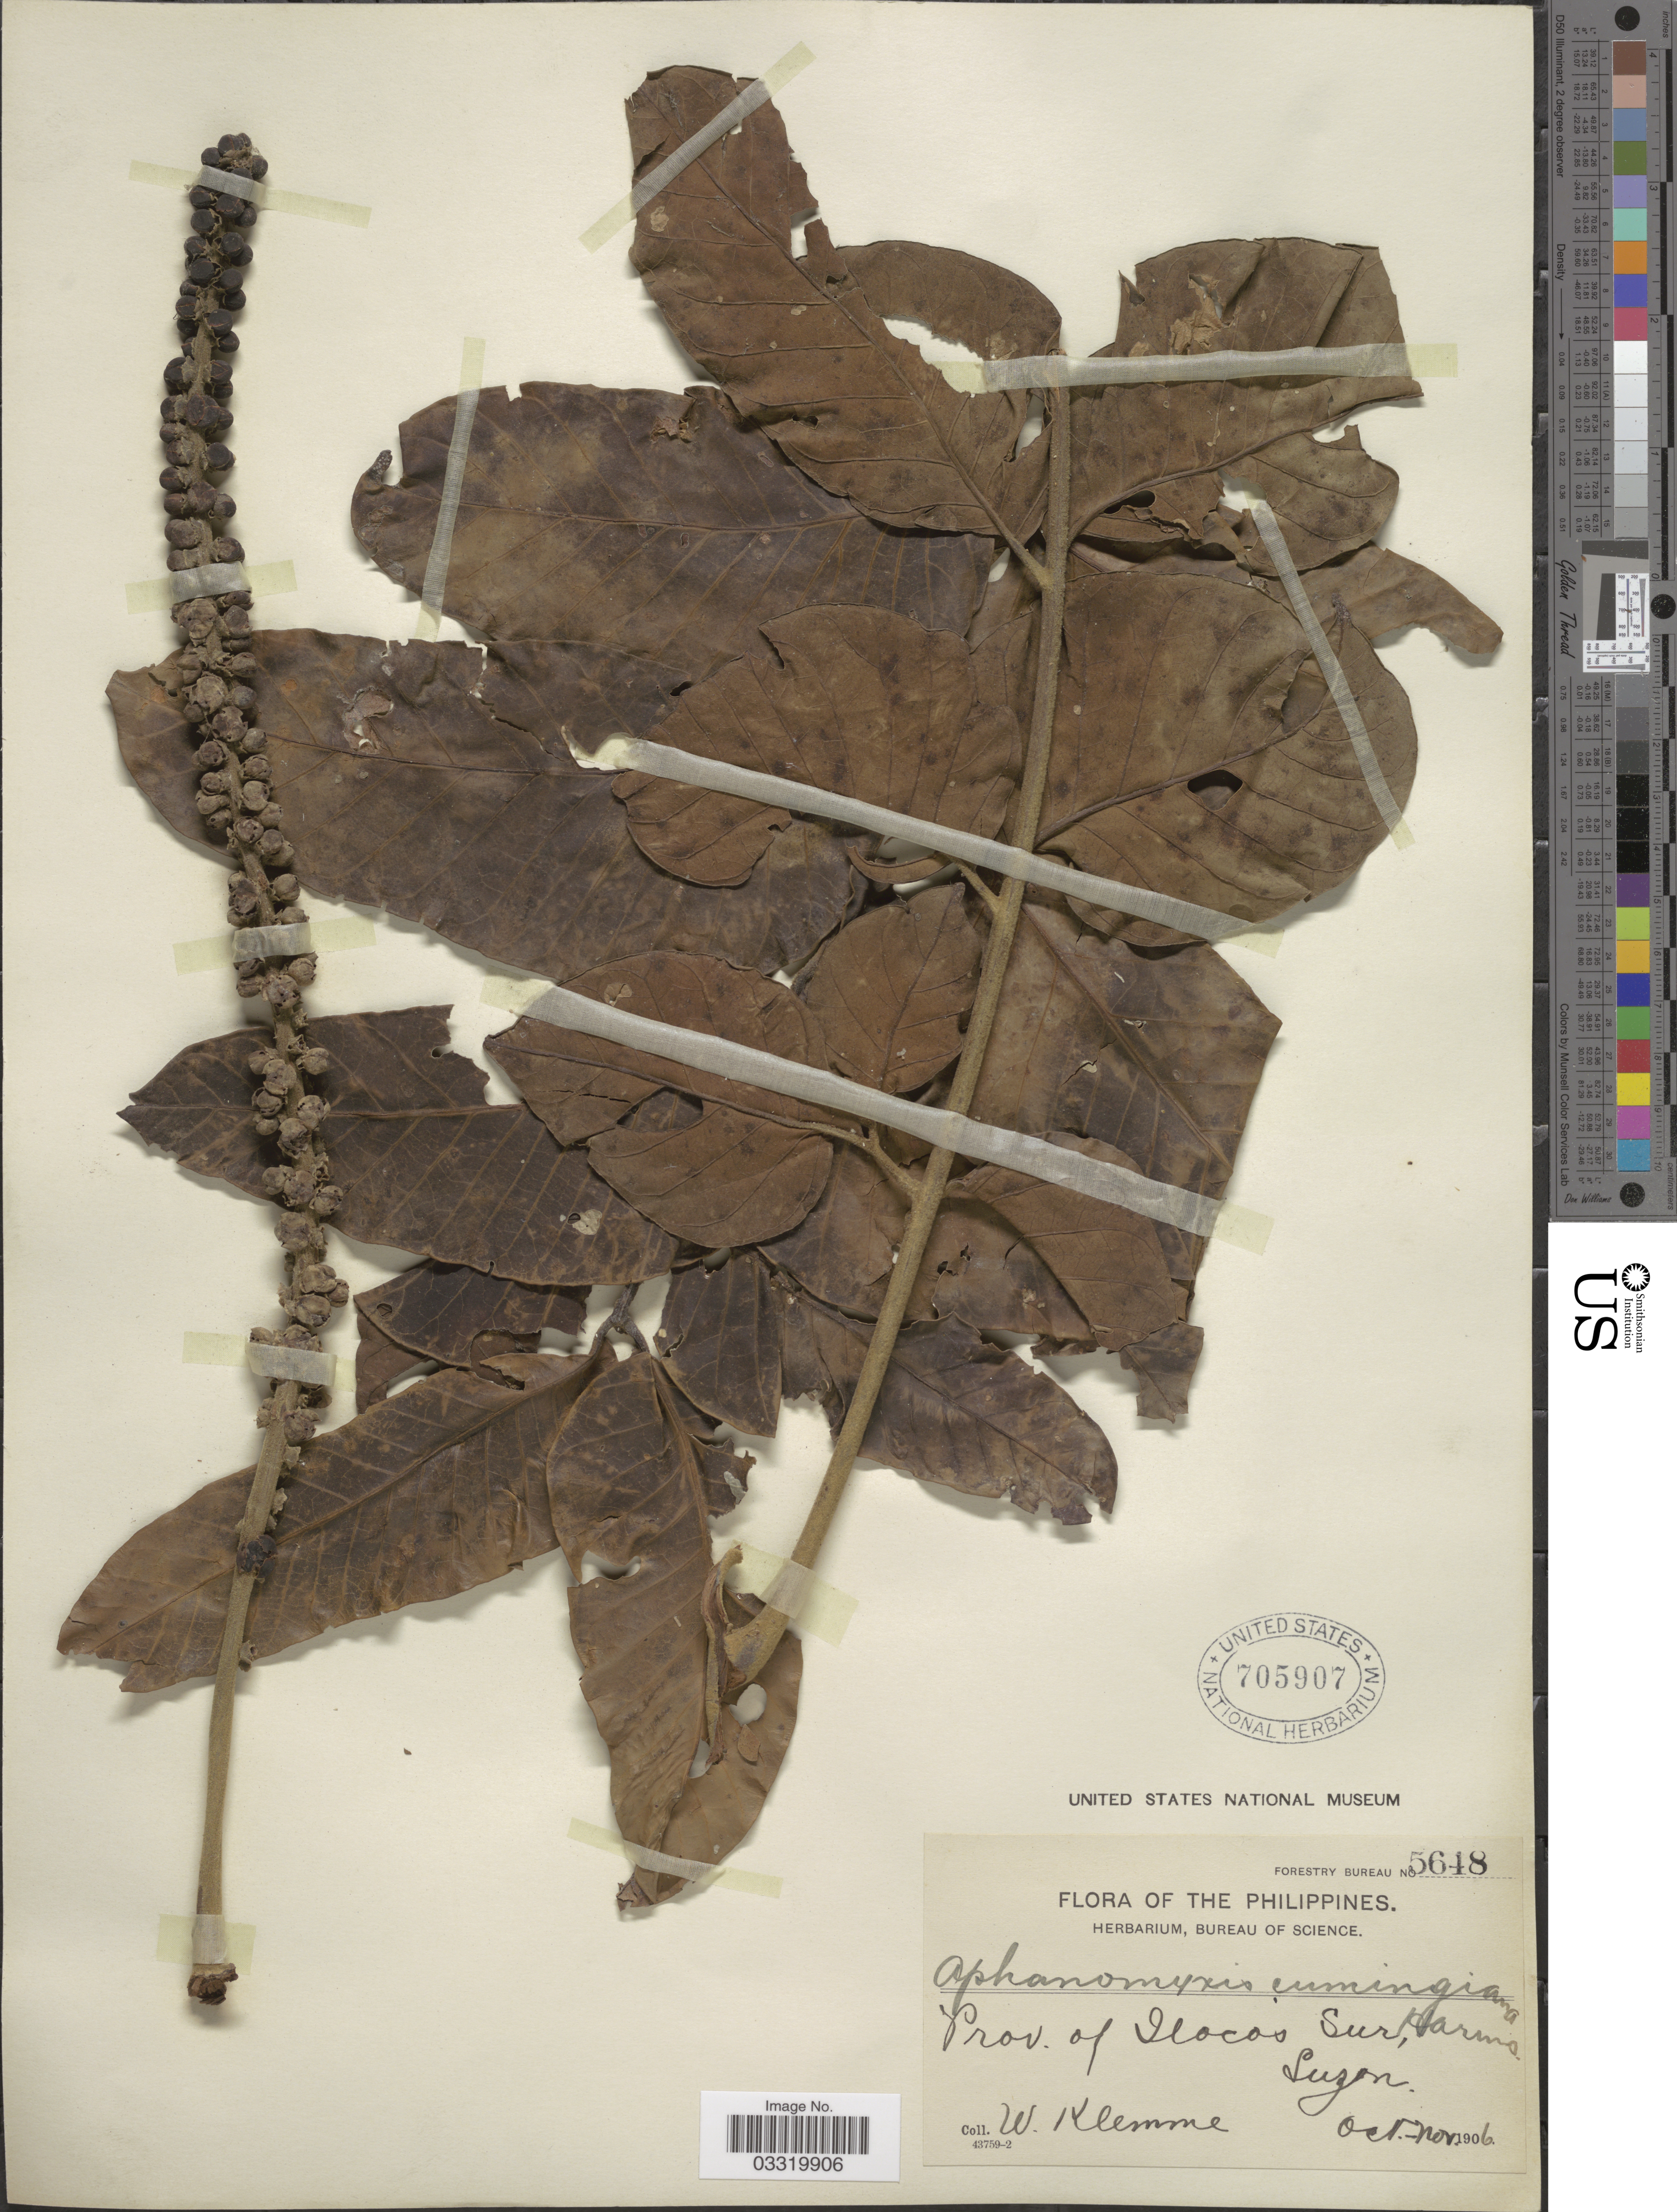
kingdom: Plantae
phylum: Tracheophyta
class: Magnoliopsida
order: Sapindales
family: Meliaceae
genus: Aphanamixis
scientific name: Aphanamixis polystachya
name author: (Wall.) R. Parker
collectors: W. Klemme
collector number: Forestry Bureau 5648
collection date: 1906-10/1906-11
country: Philippines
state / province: Ilocos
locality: Prov. of Ilocos Sur, Luzon.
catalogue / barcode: US 705907